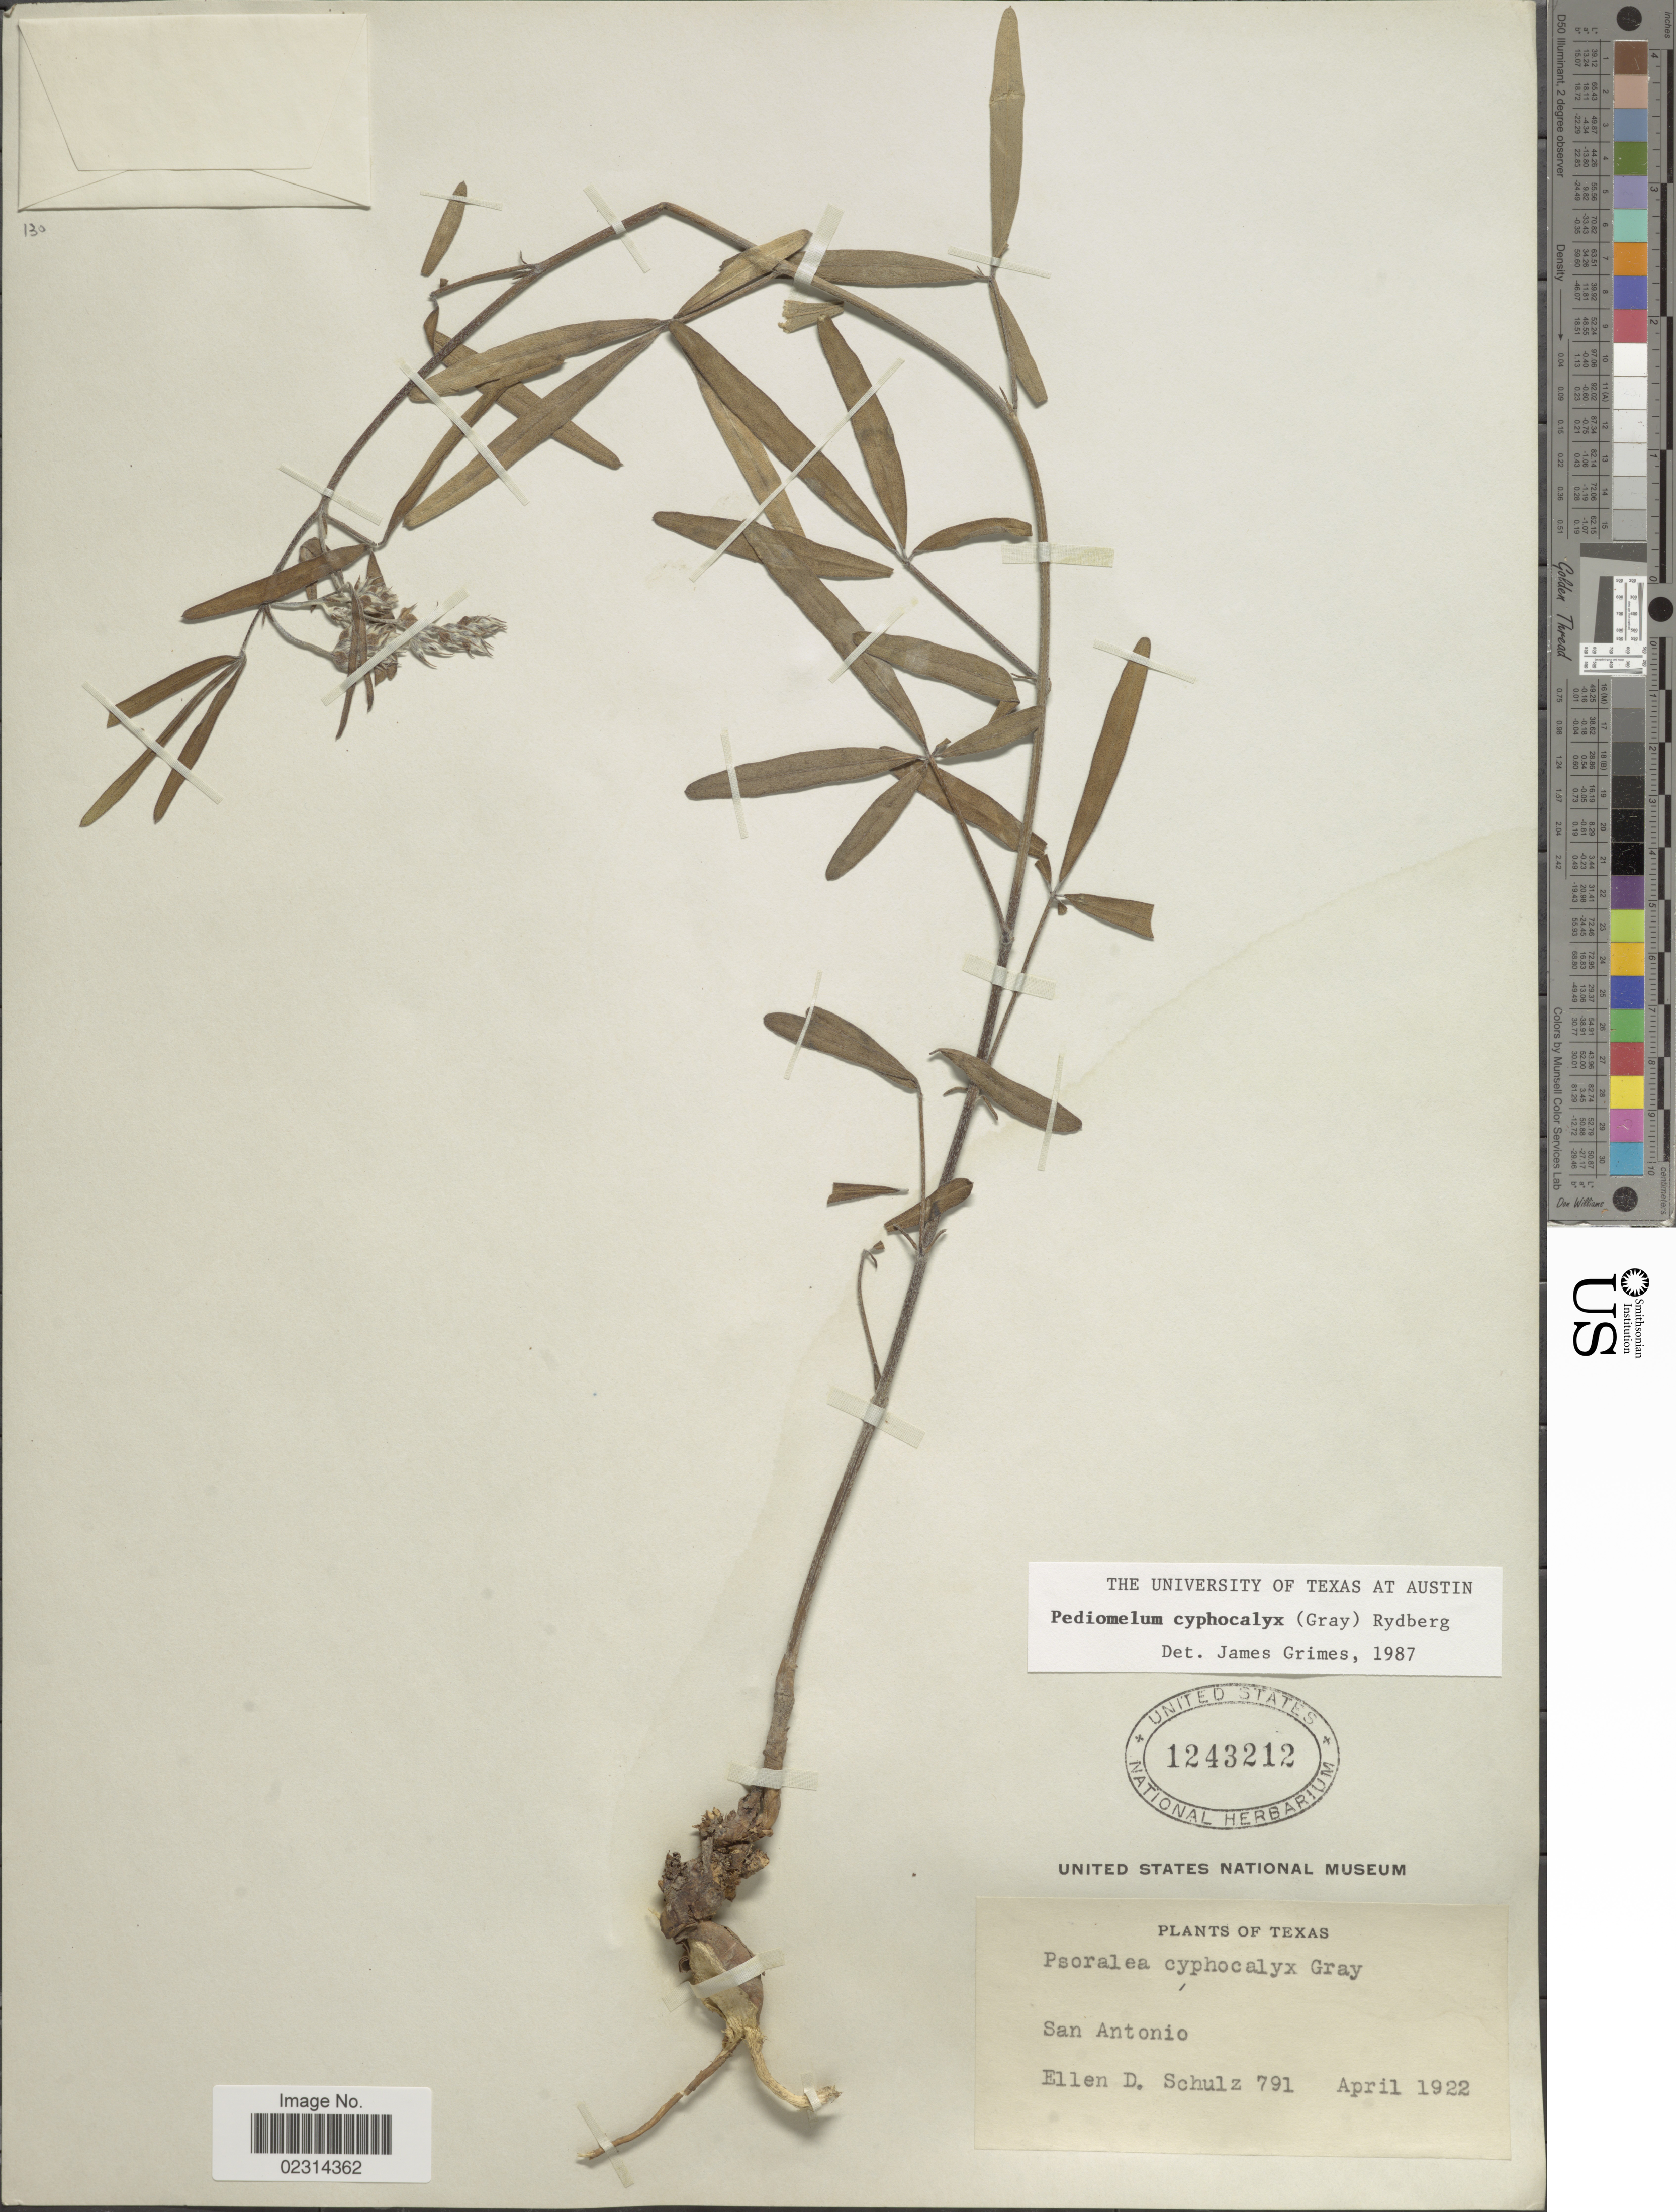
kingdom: Plantae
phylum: Tracheophyta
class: Magnoliopsida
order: Fabales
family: Fabaceae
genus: Pediomelum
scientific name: Pediomelum cyphocalyx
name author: (A. Gray) Rydb.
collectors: E. D. Schulz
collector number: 791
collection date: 1922-04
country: United States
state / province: Texas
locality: San Antonio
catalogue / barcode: US 1243212